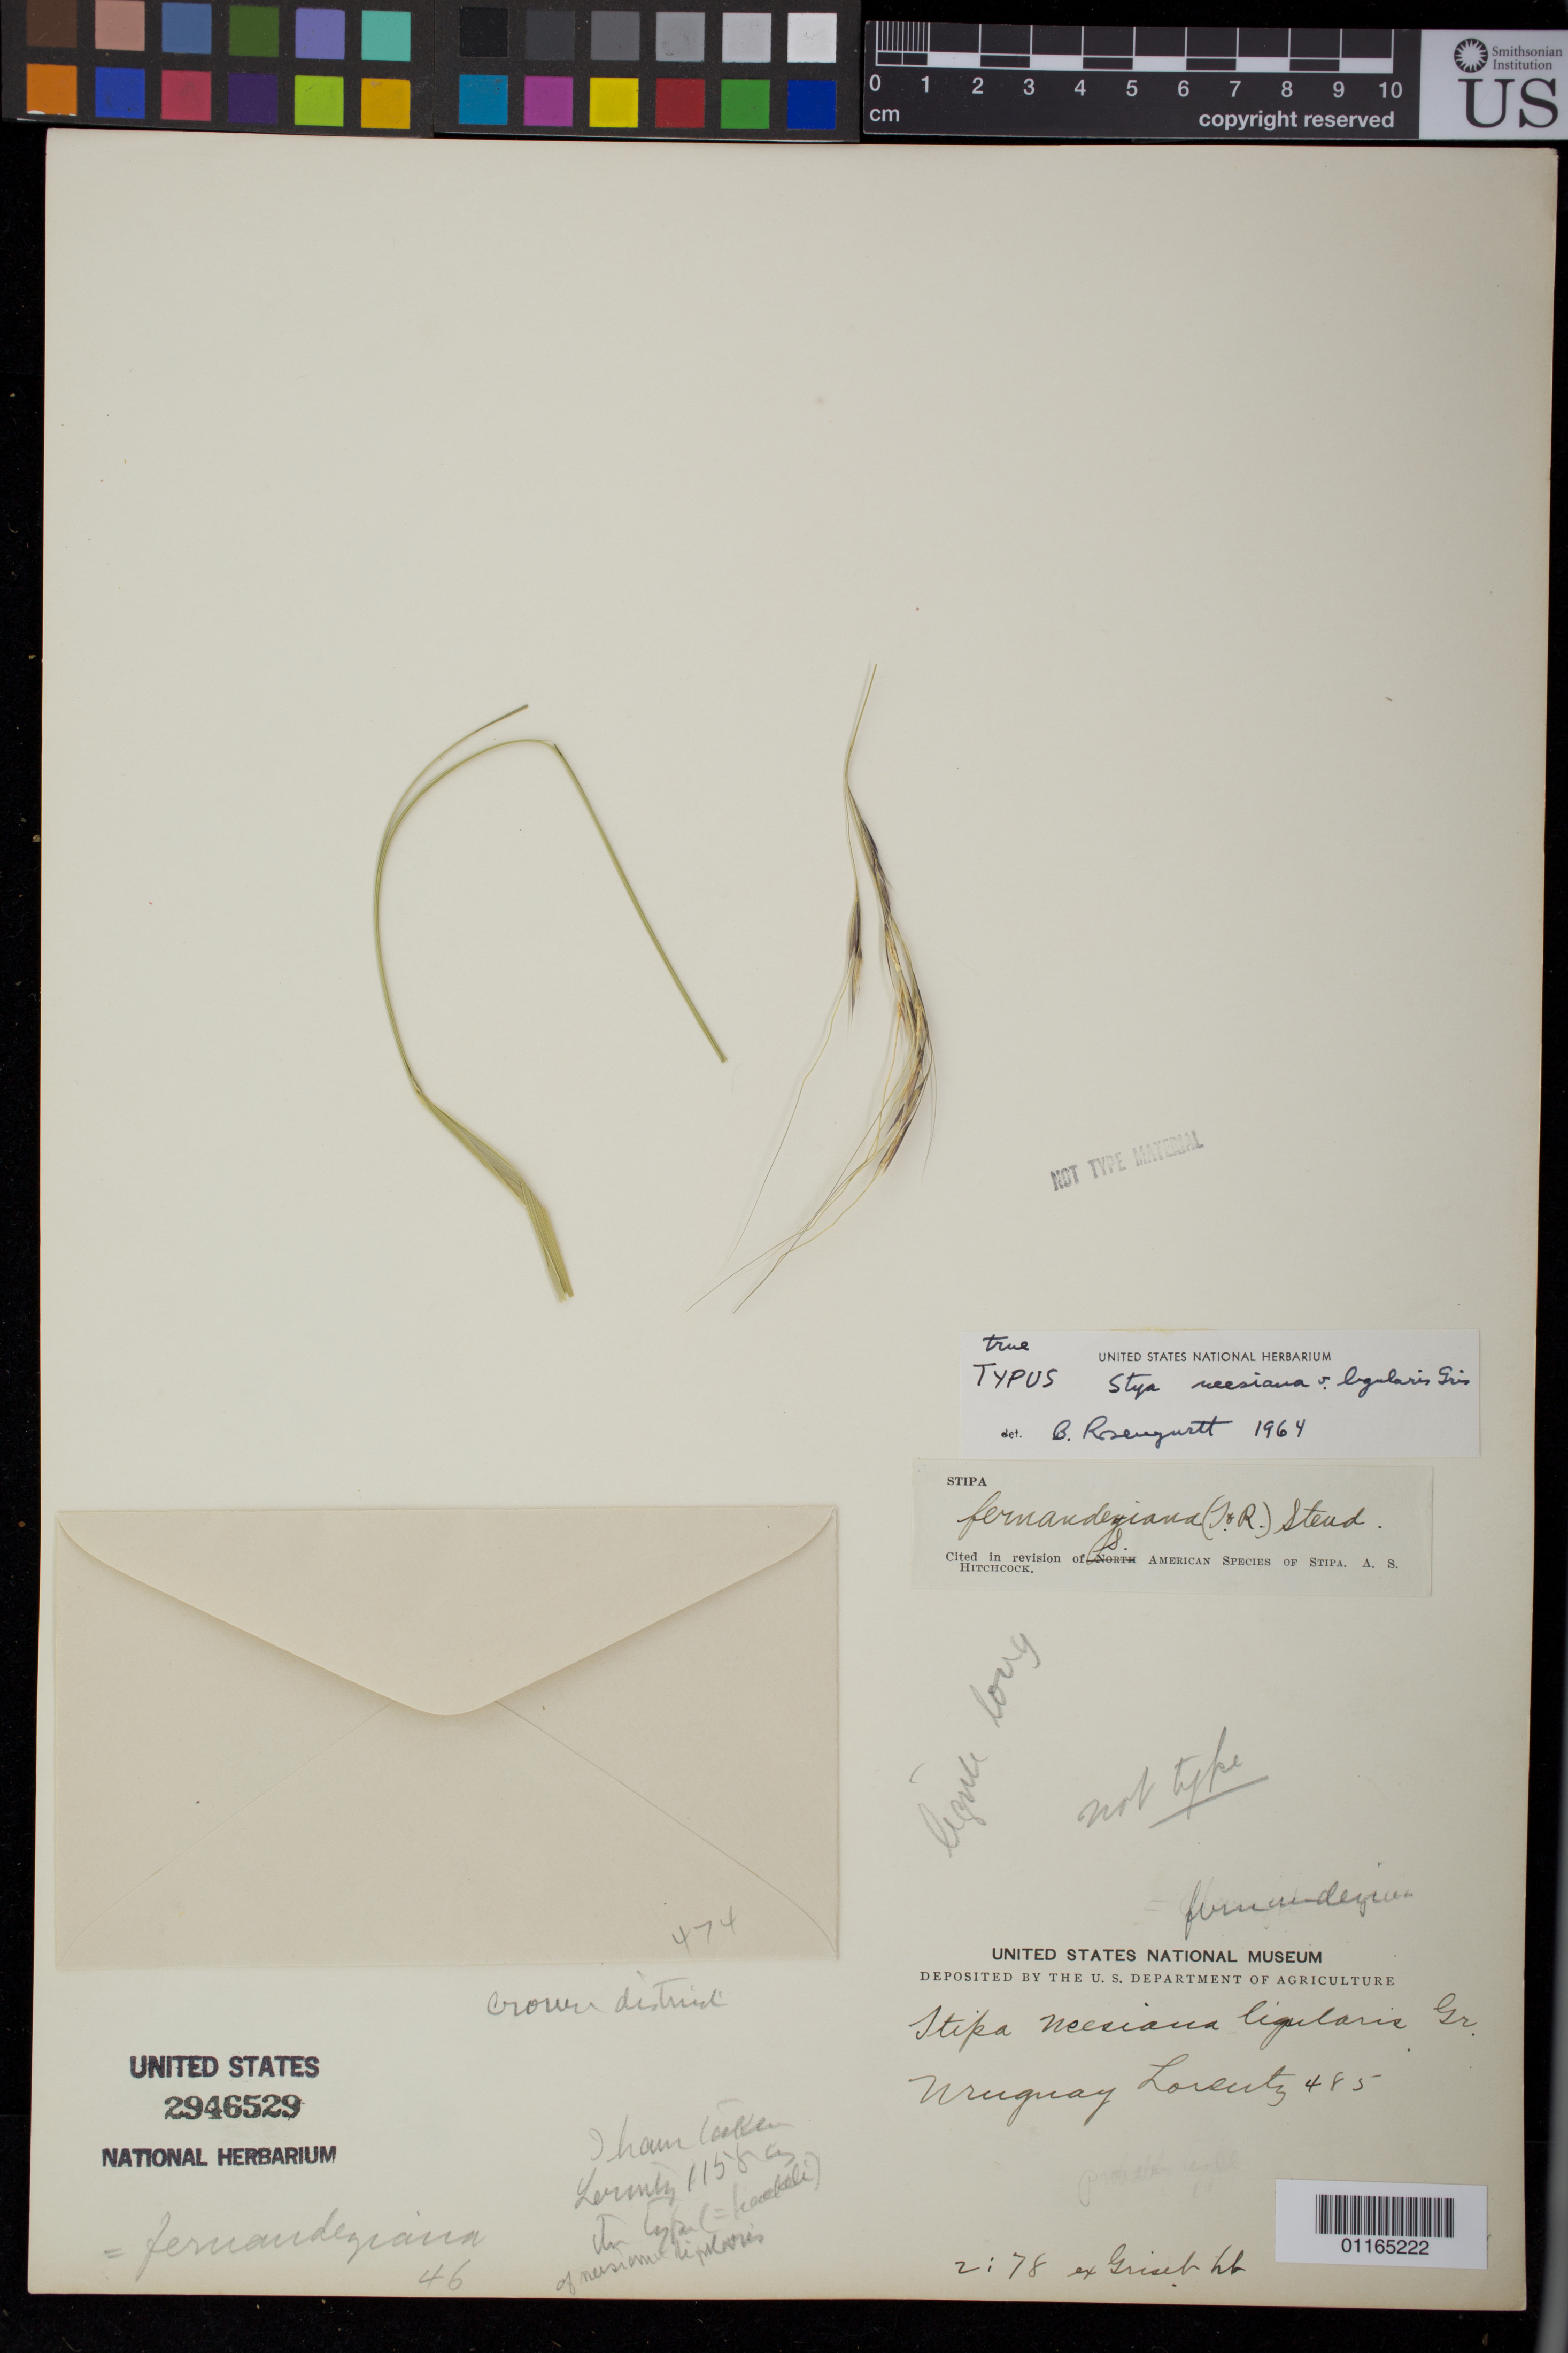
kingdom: Plantae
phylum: Tracheophyta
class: Liliopsida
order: Poales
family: Poaceae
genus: Stipa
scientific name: Stipa neesiana var. ligularis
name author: Griseb.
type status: Possible Type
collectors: P. G. Lorentz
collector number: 485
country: Uruguay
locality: Concepcion del Uruguay.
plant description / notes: Fragmentary material of type (?) specimen ex herb. Grisebach. Variously annotated "not type", "not type material", "true typus". Type of Stipa neesiana var. ligularis Griseb. is Lorentz 1158 and/or 458; "485" on this specimen possibly a transcription error?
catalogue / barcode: US 2946529